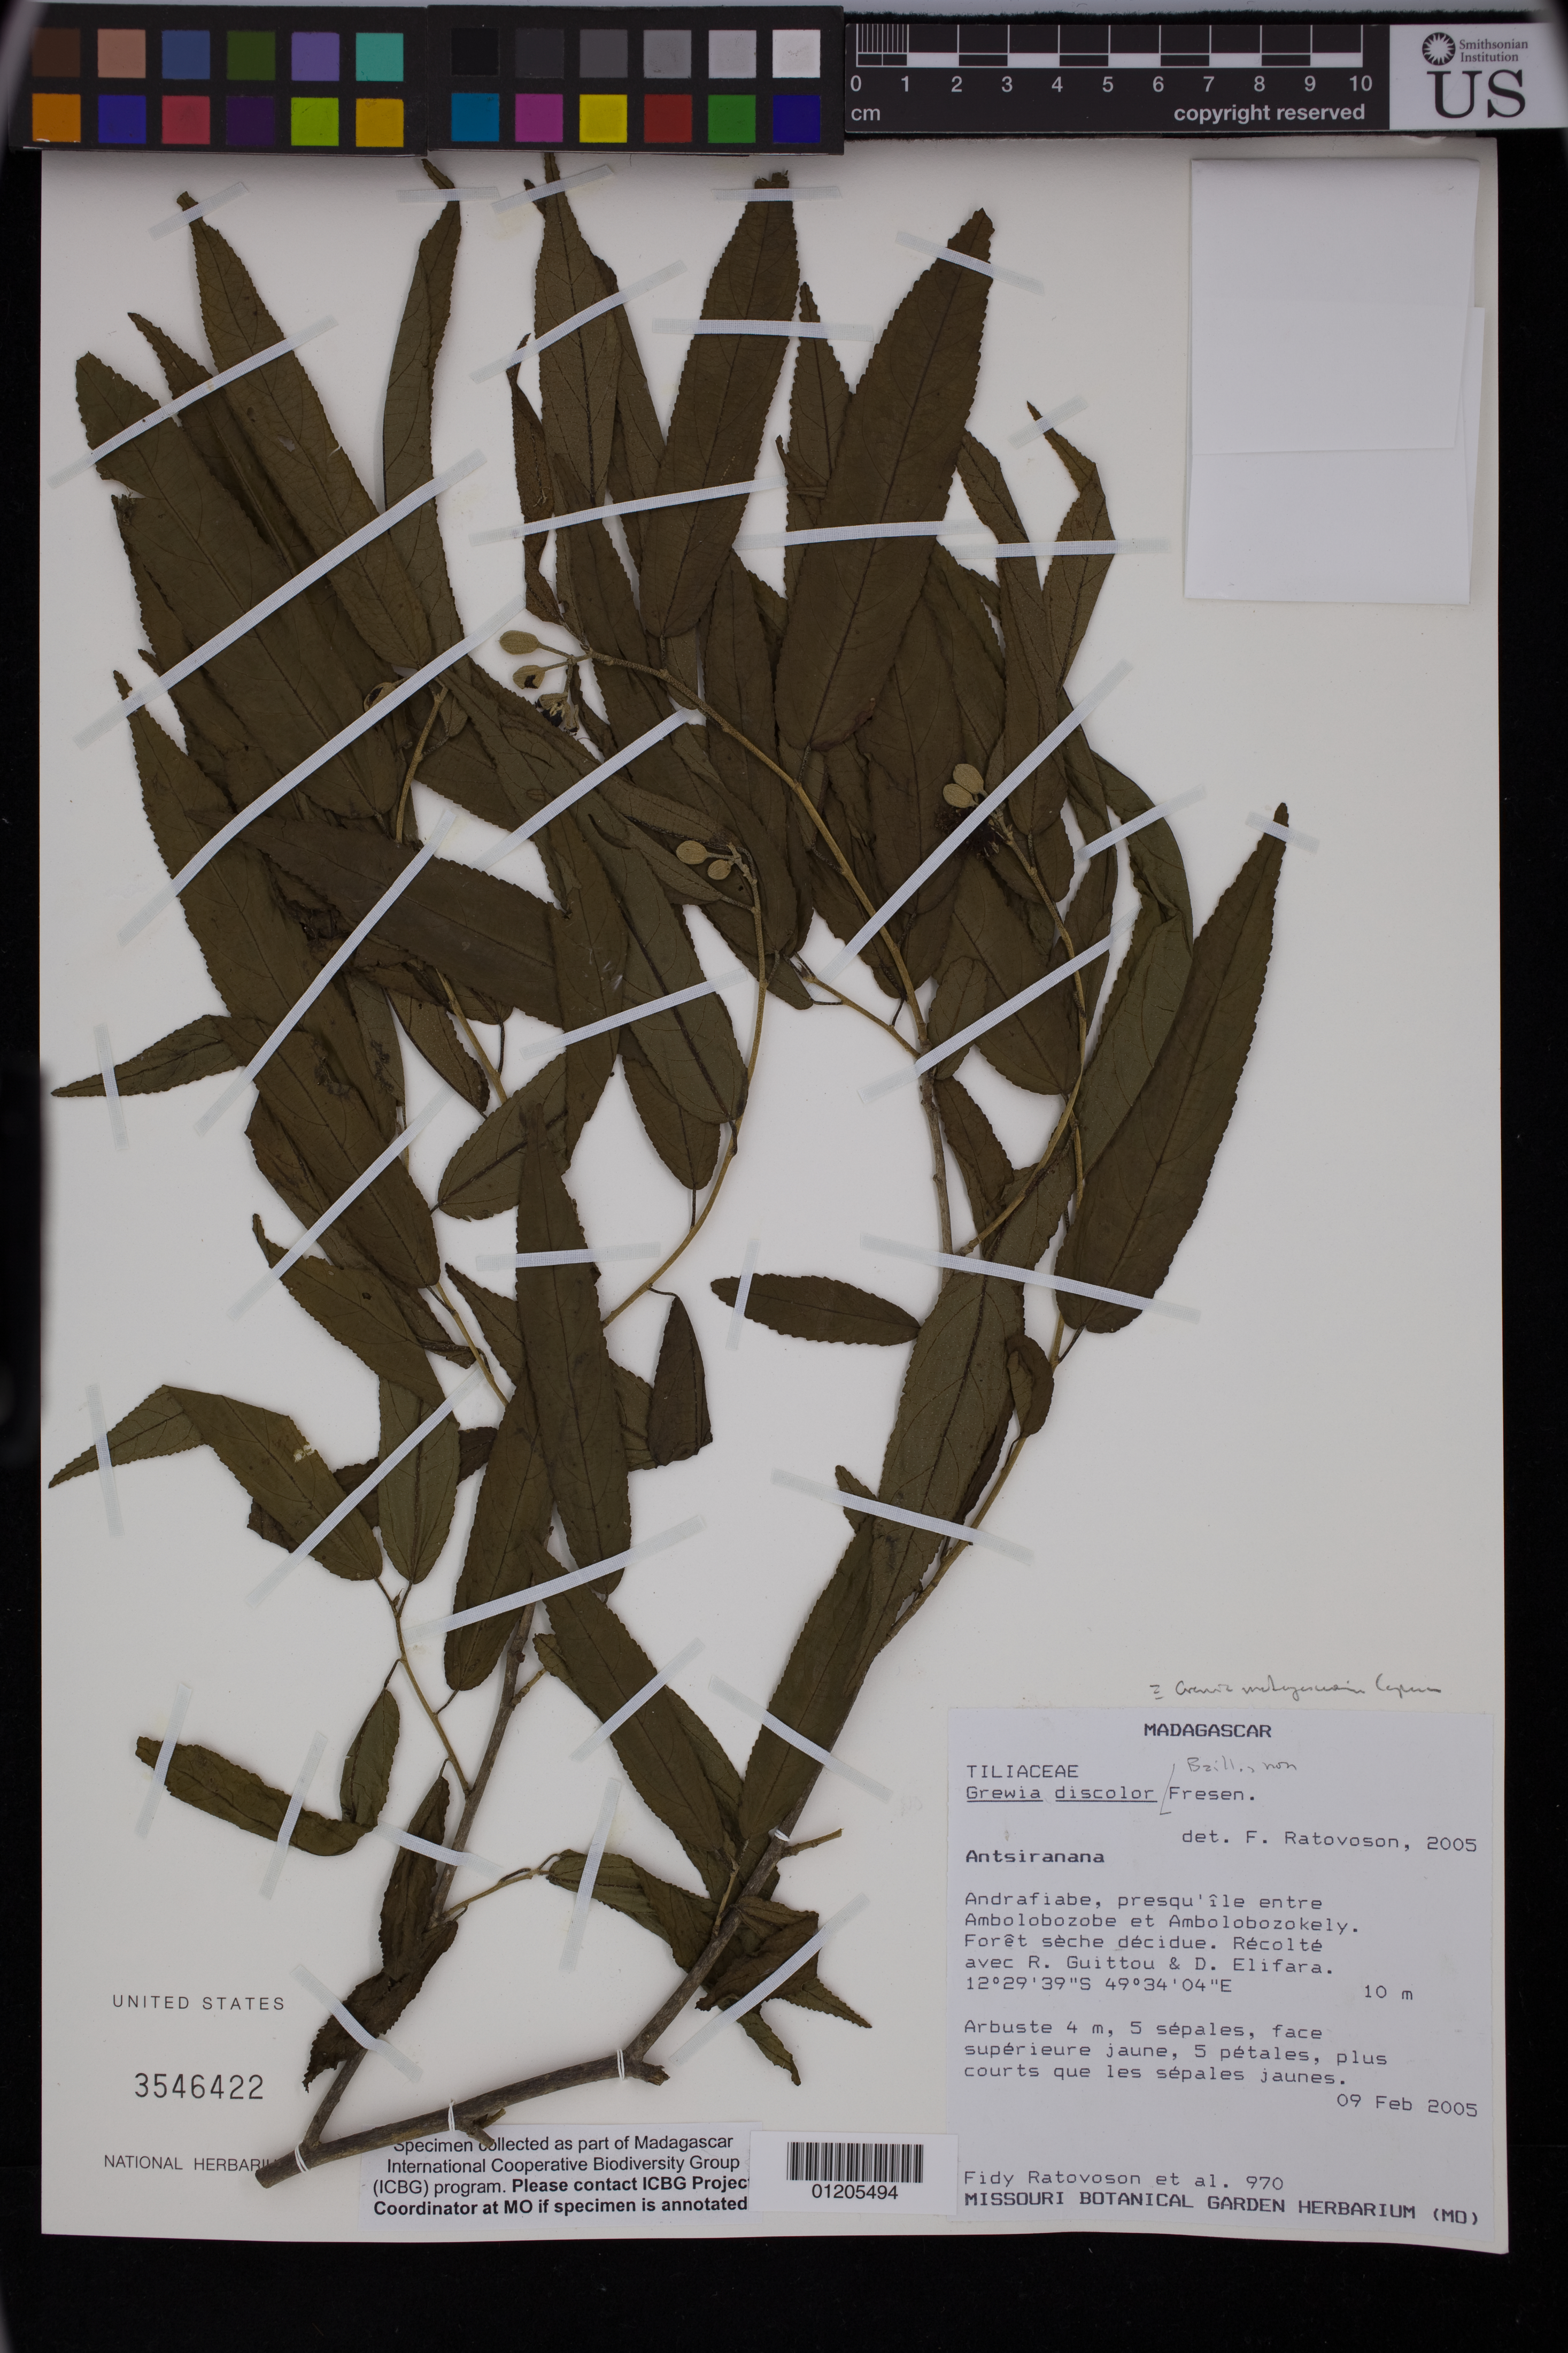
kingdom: Plantae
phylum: Tracheophyta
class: Magnoliopsida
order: Malvales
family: Malvaceae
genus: Grewia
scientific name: Grewia subaequalis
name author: Baill.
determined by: Dorr, Laurence J., Curator (BOT), Smithsonian Institution - National Museum of Natural History (UNITED STATES)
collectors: F. Ratovoson, R. Guittou & D. Elifara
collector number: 970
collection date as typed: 02 Sep 2005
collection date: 2005-09-02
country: Madagascar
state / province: Diana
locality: Antsiranana. Andrafiabe, presqu'ile entre Ambolobozobe et Ambolobozokely.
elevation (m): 10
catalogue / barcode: US 3546422